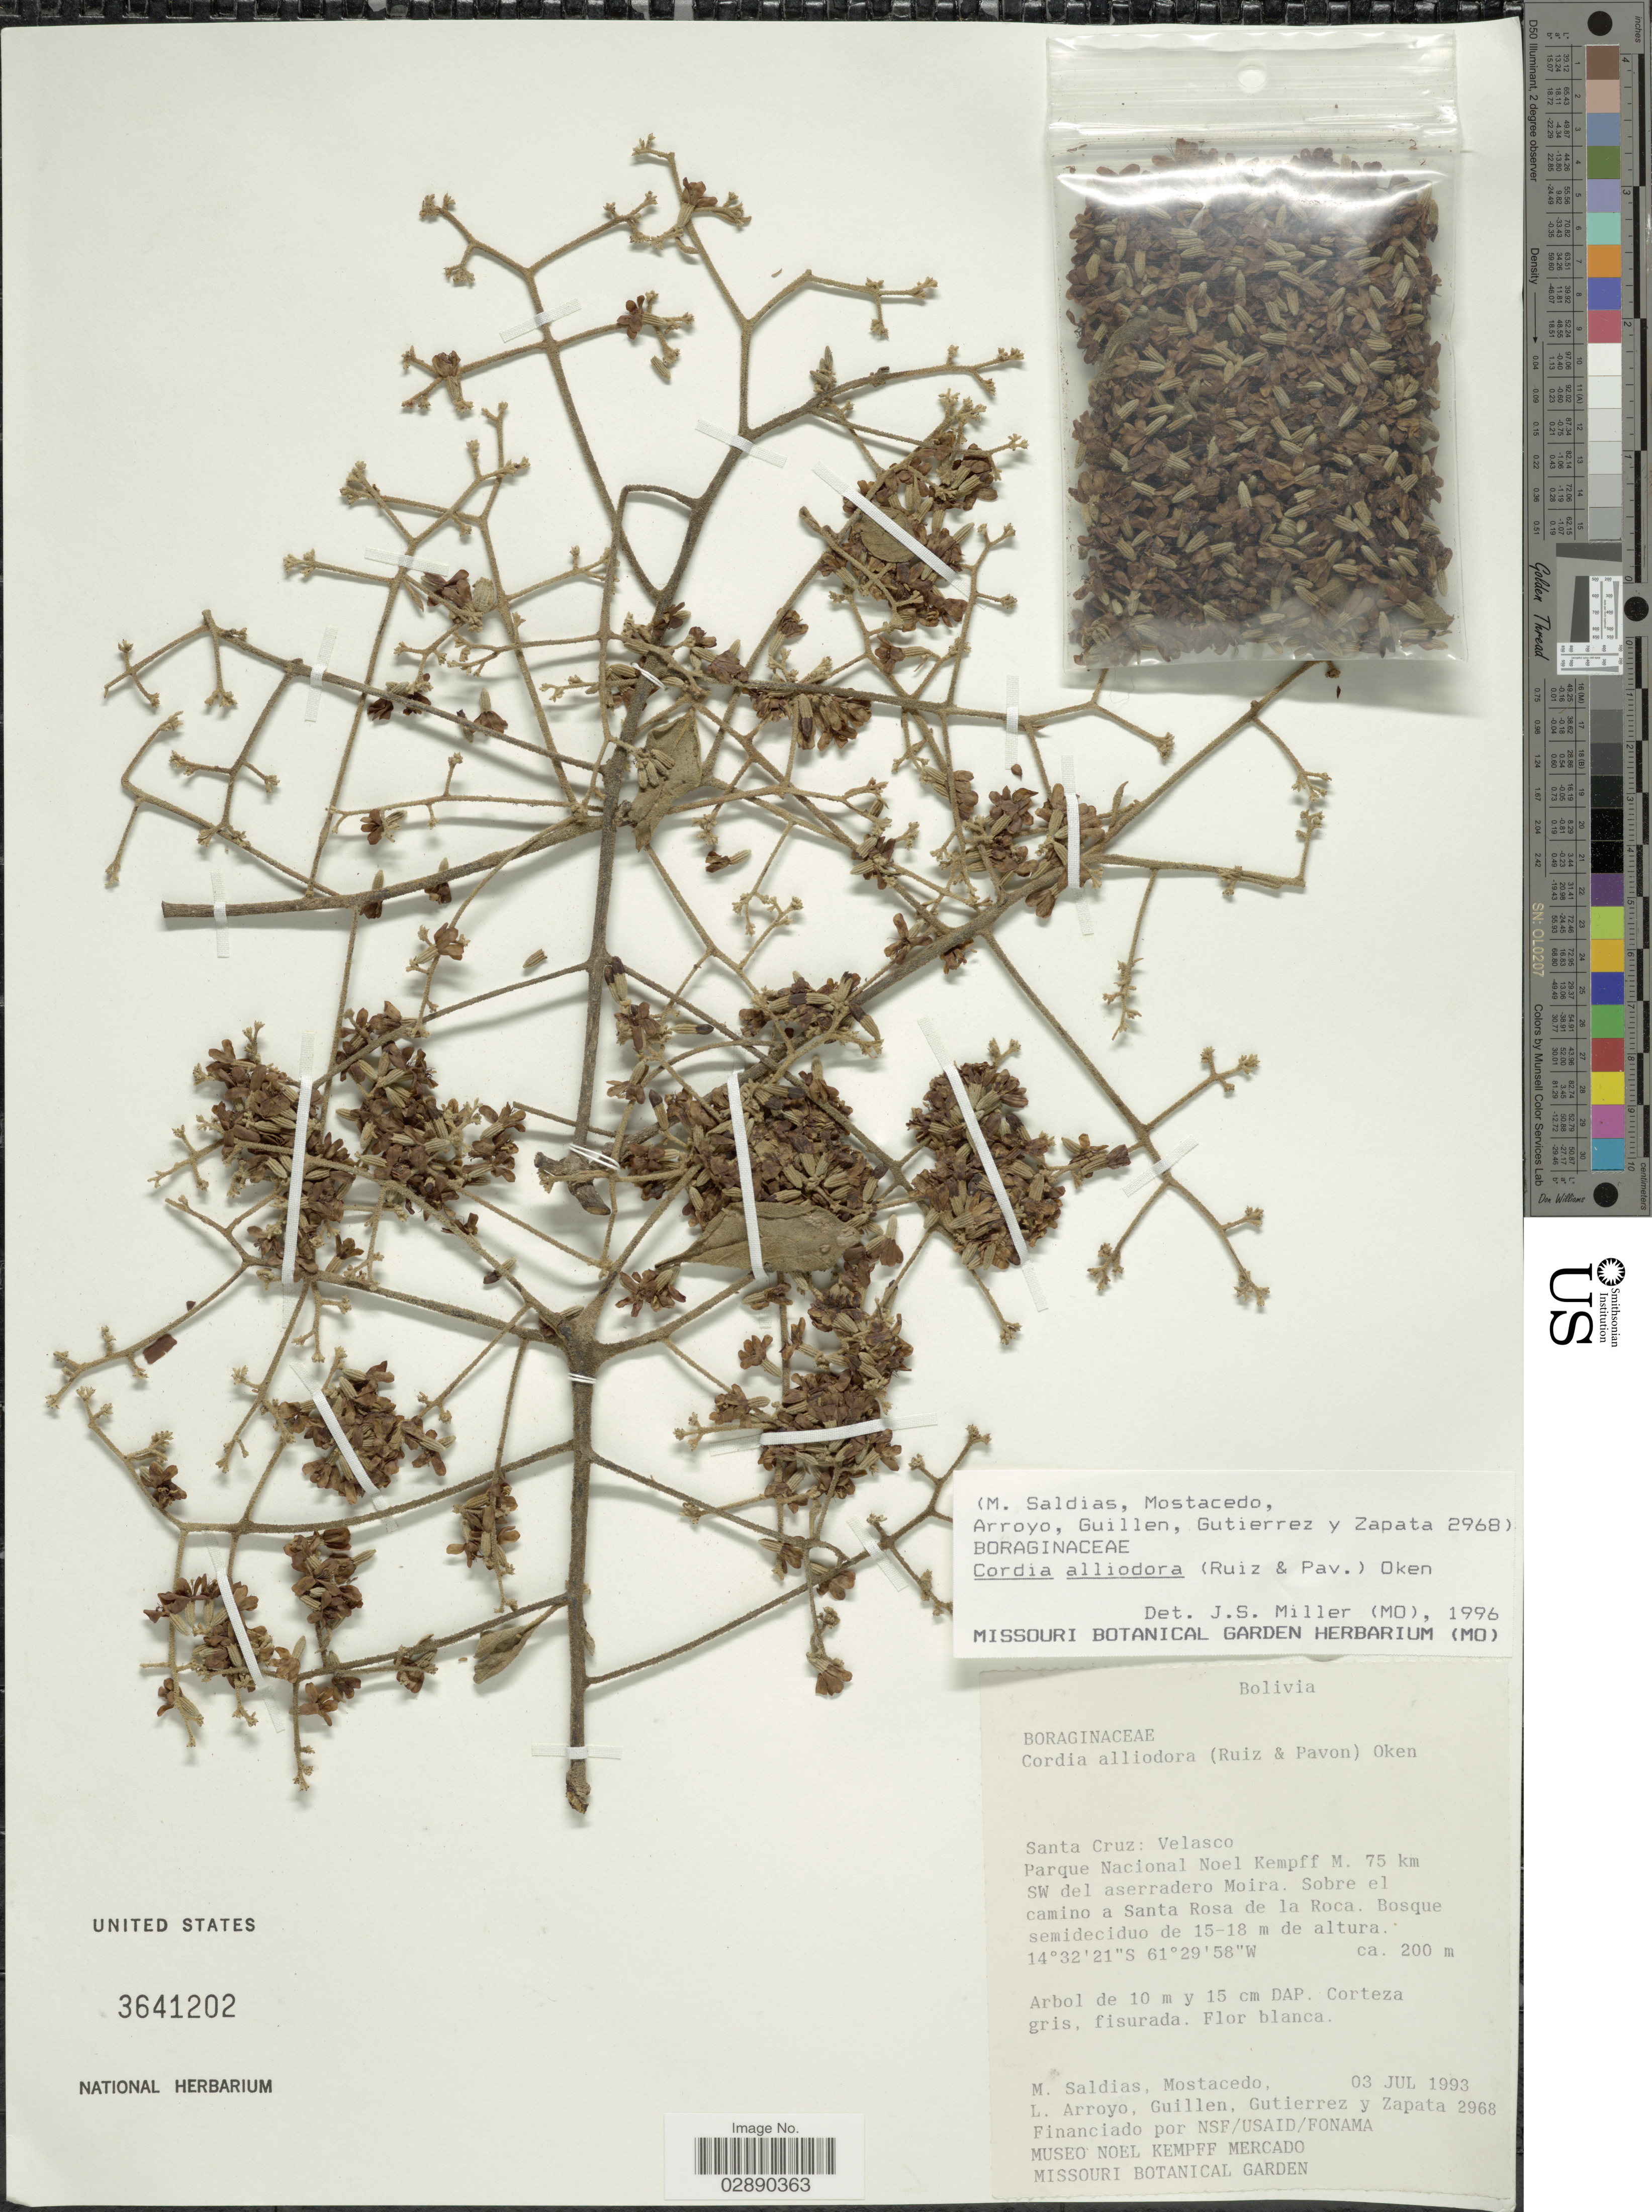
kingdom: Plantae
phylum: Tracheophyta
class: Magnoliopsida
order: Boraginales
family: Cordiaceae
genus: Cordia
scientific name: Cordia alliodora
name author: (Ruiz & Pav.) Oken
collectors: M. Saldias, Mostacedo, --, L. Arroyo, -- Guillen & et al.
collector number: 2968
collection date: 1993-07-03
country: Bolivia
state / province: Santa Cruz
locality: Velasco. Parque Nacional Noel Kempff M. 75 km SW del aserradero Moira. Sobre el camino a Santa Rosa de la Roca.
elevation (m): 200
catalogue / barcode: US 3641202